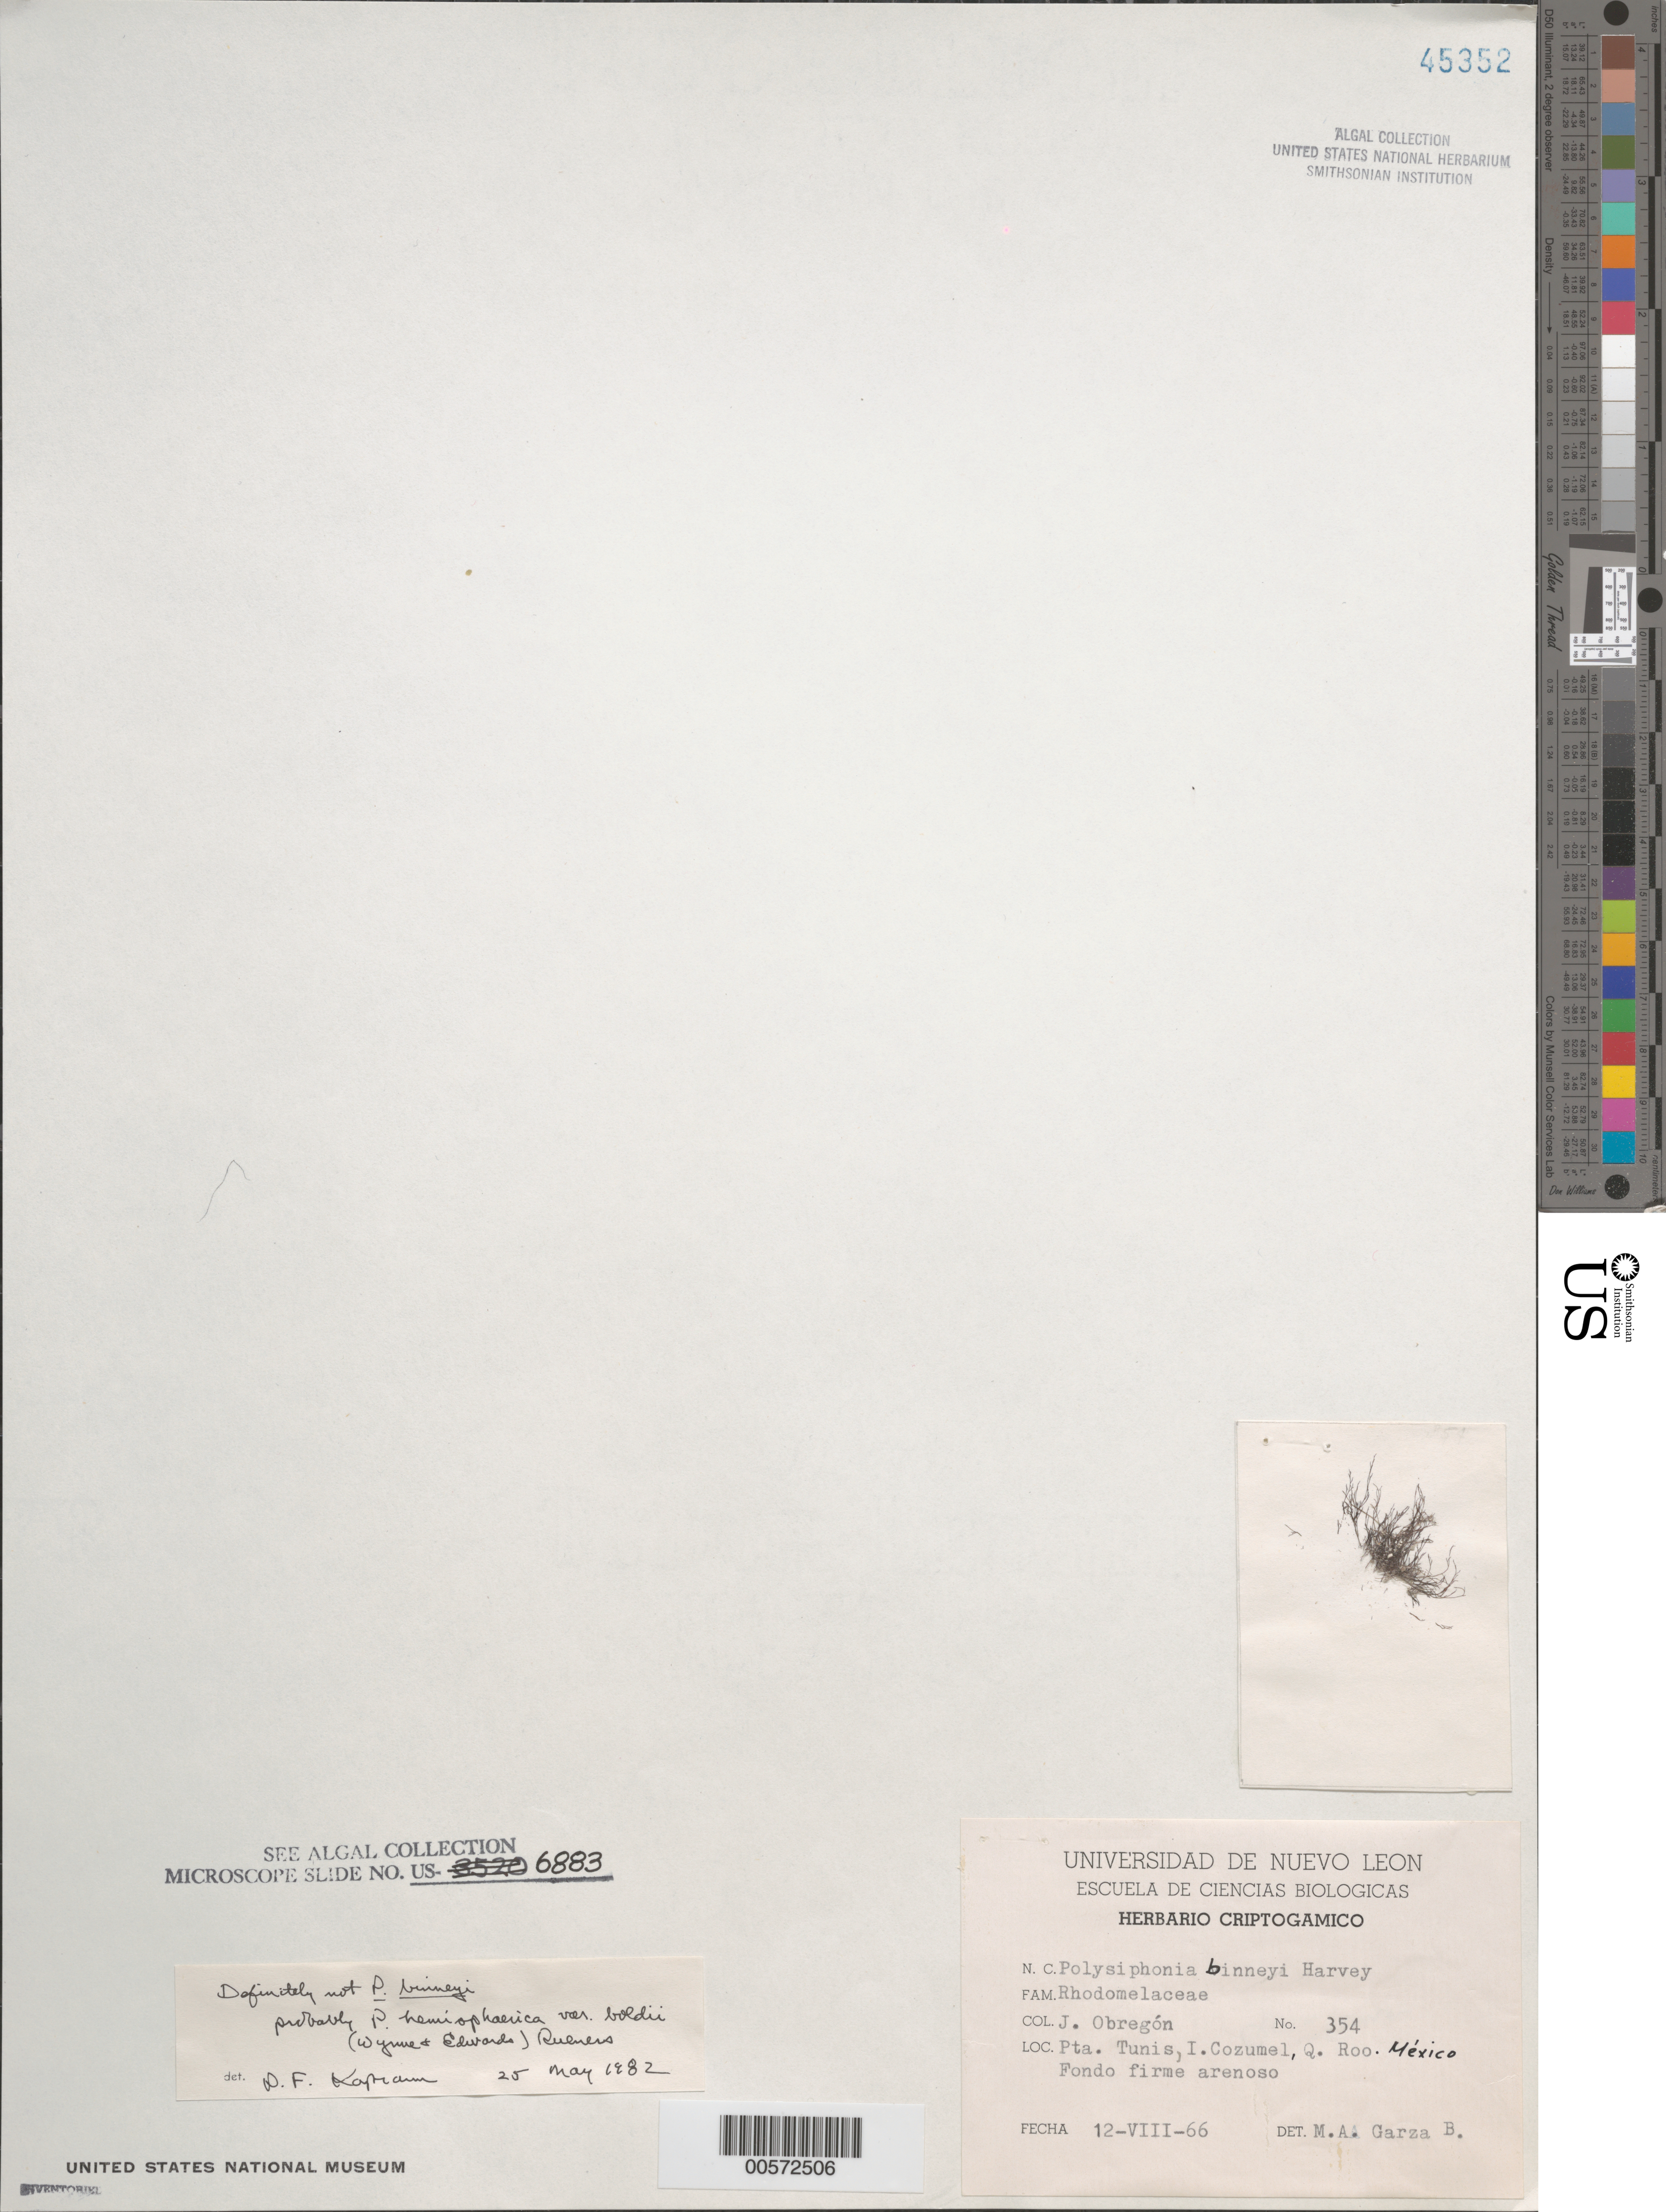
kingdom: Plantae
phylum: Rhodophyta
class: Florideophyceae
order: Ceramiales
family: Rhodomelaceae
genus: Lophosiphonia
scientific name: Lophosiphonia hemisphaerica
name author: (Aresch.) Diaz-Tapia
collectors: J. Obregon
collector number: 354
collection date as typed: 12 Aug 1966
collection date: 1966-08-12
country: Mexico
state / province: Quintana Roo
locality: Punta tunis, isla cozumel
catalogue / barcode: US 45352